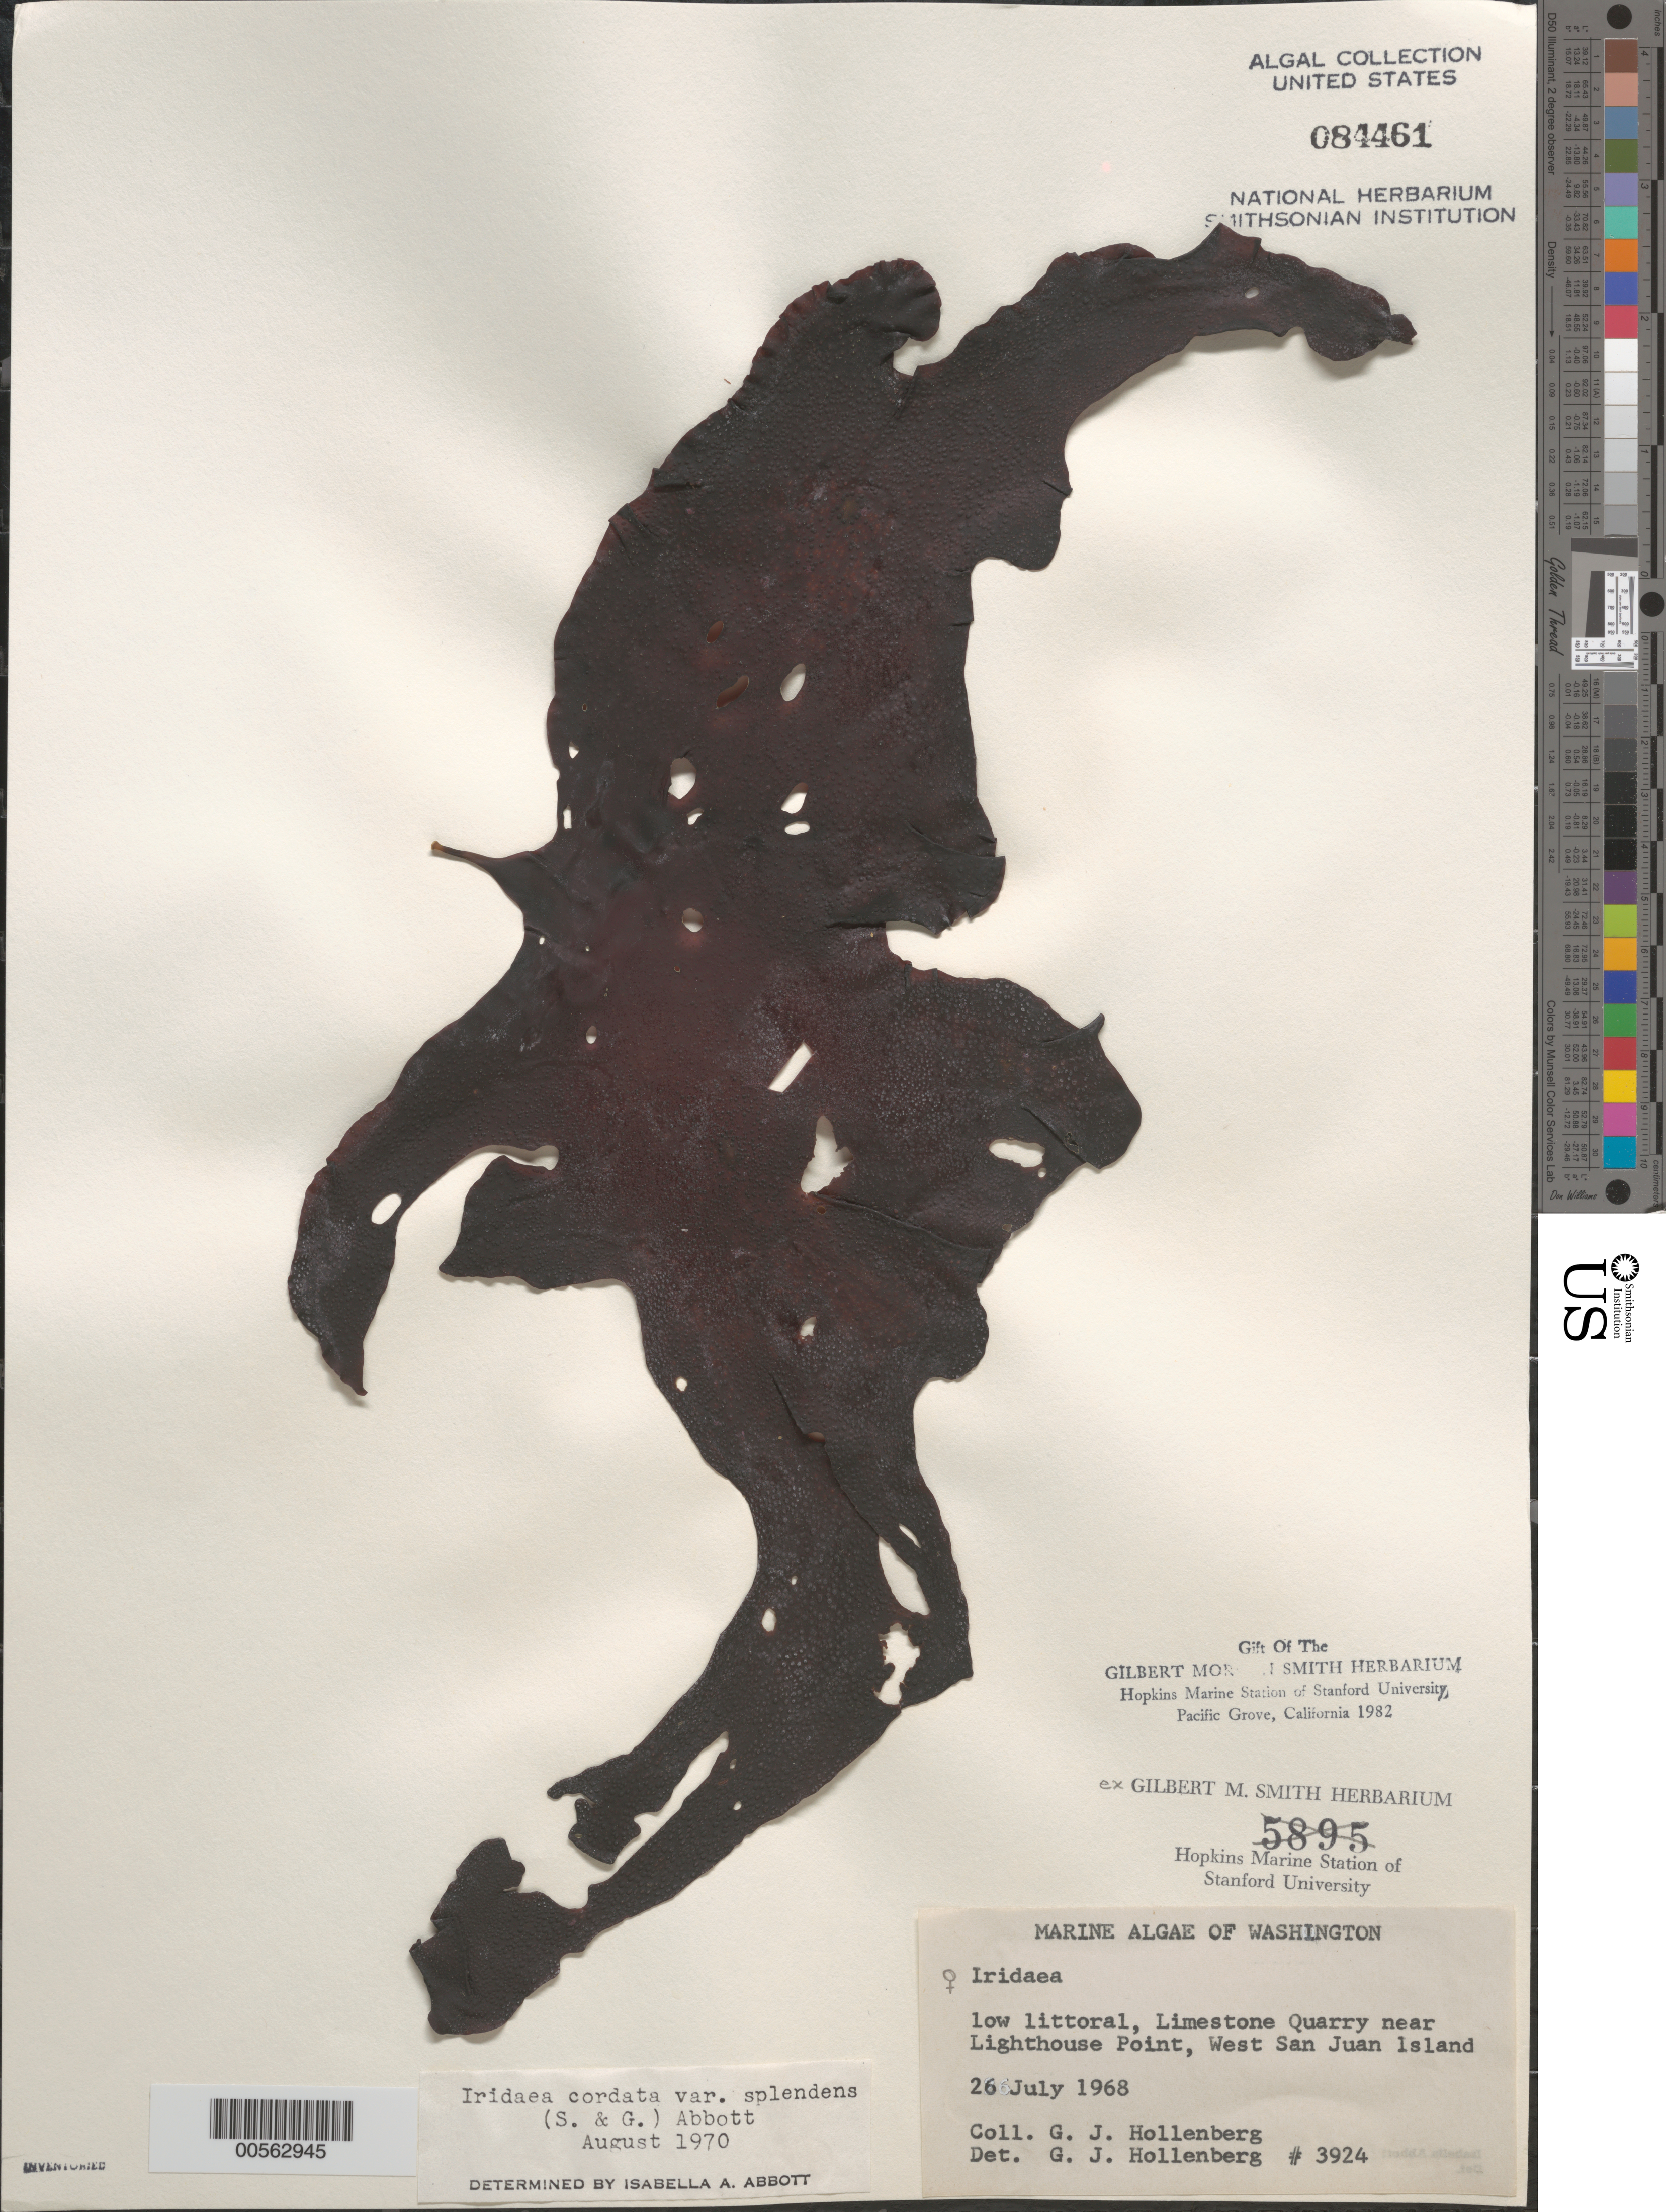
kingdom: Plantae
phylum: Rhodophyta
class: Florideophyceae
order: Gigartinales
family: Gigartinaceae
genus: Iridaea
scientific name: Iridaea cordata var. splendens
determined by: Abbott, Isabella A.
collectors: G. Hollenberg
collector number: GJH 3924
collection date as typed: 26 Jul 1968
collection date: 1968-07-26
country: United States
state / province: Washington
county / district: San Juan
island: San Juan Island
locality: Limestone quarry near Lighthouse Point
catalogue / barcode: US 84461